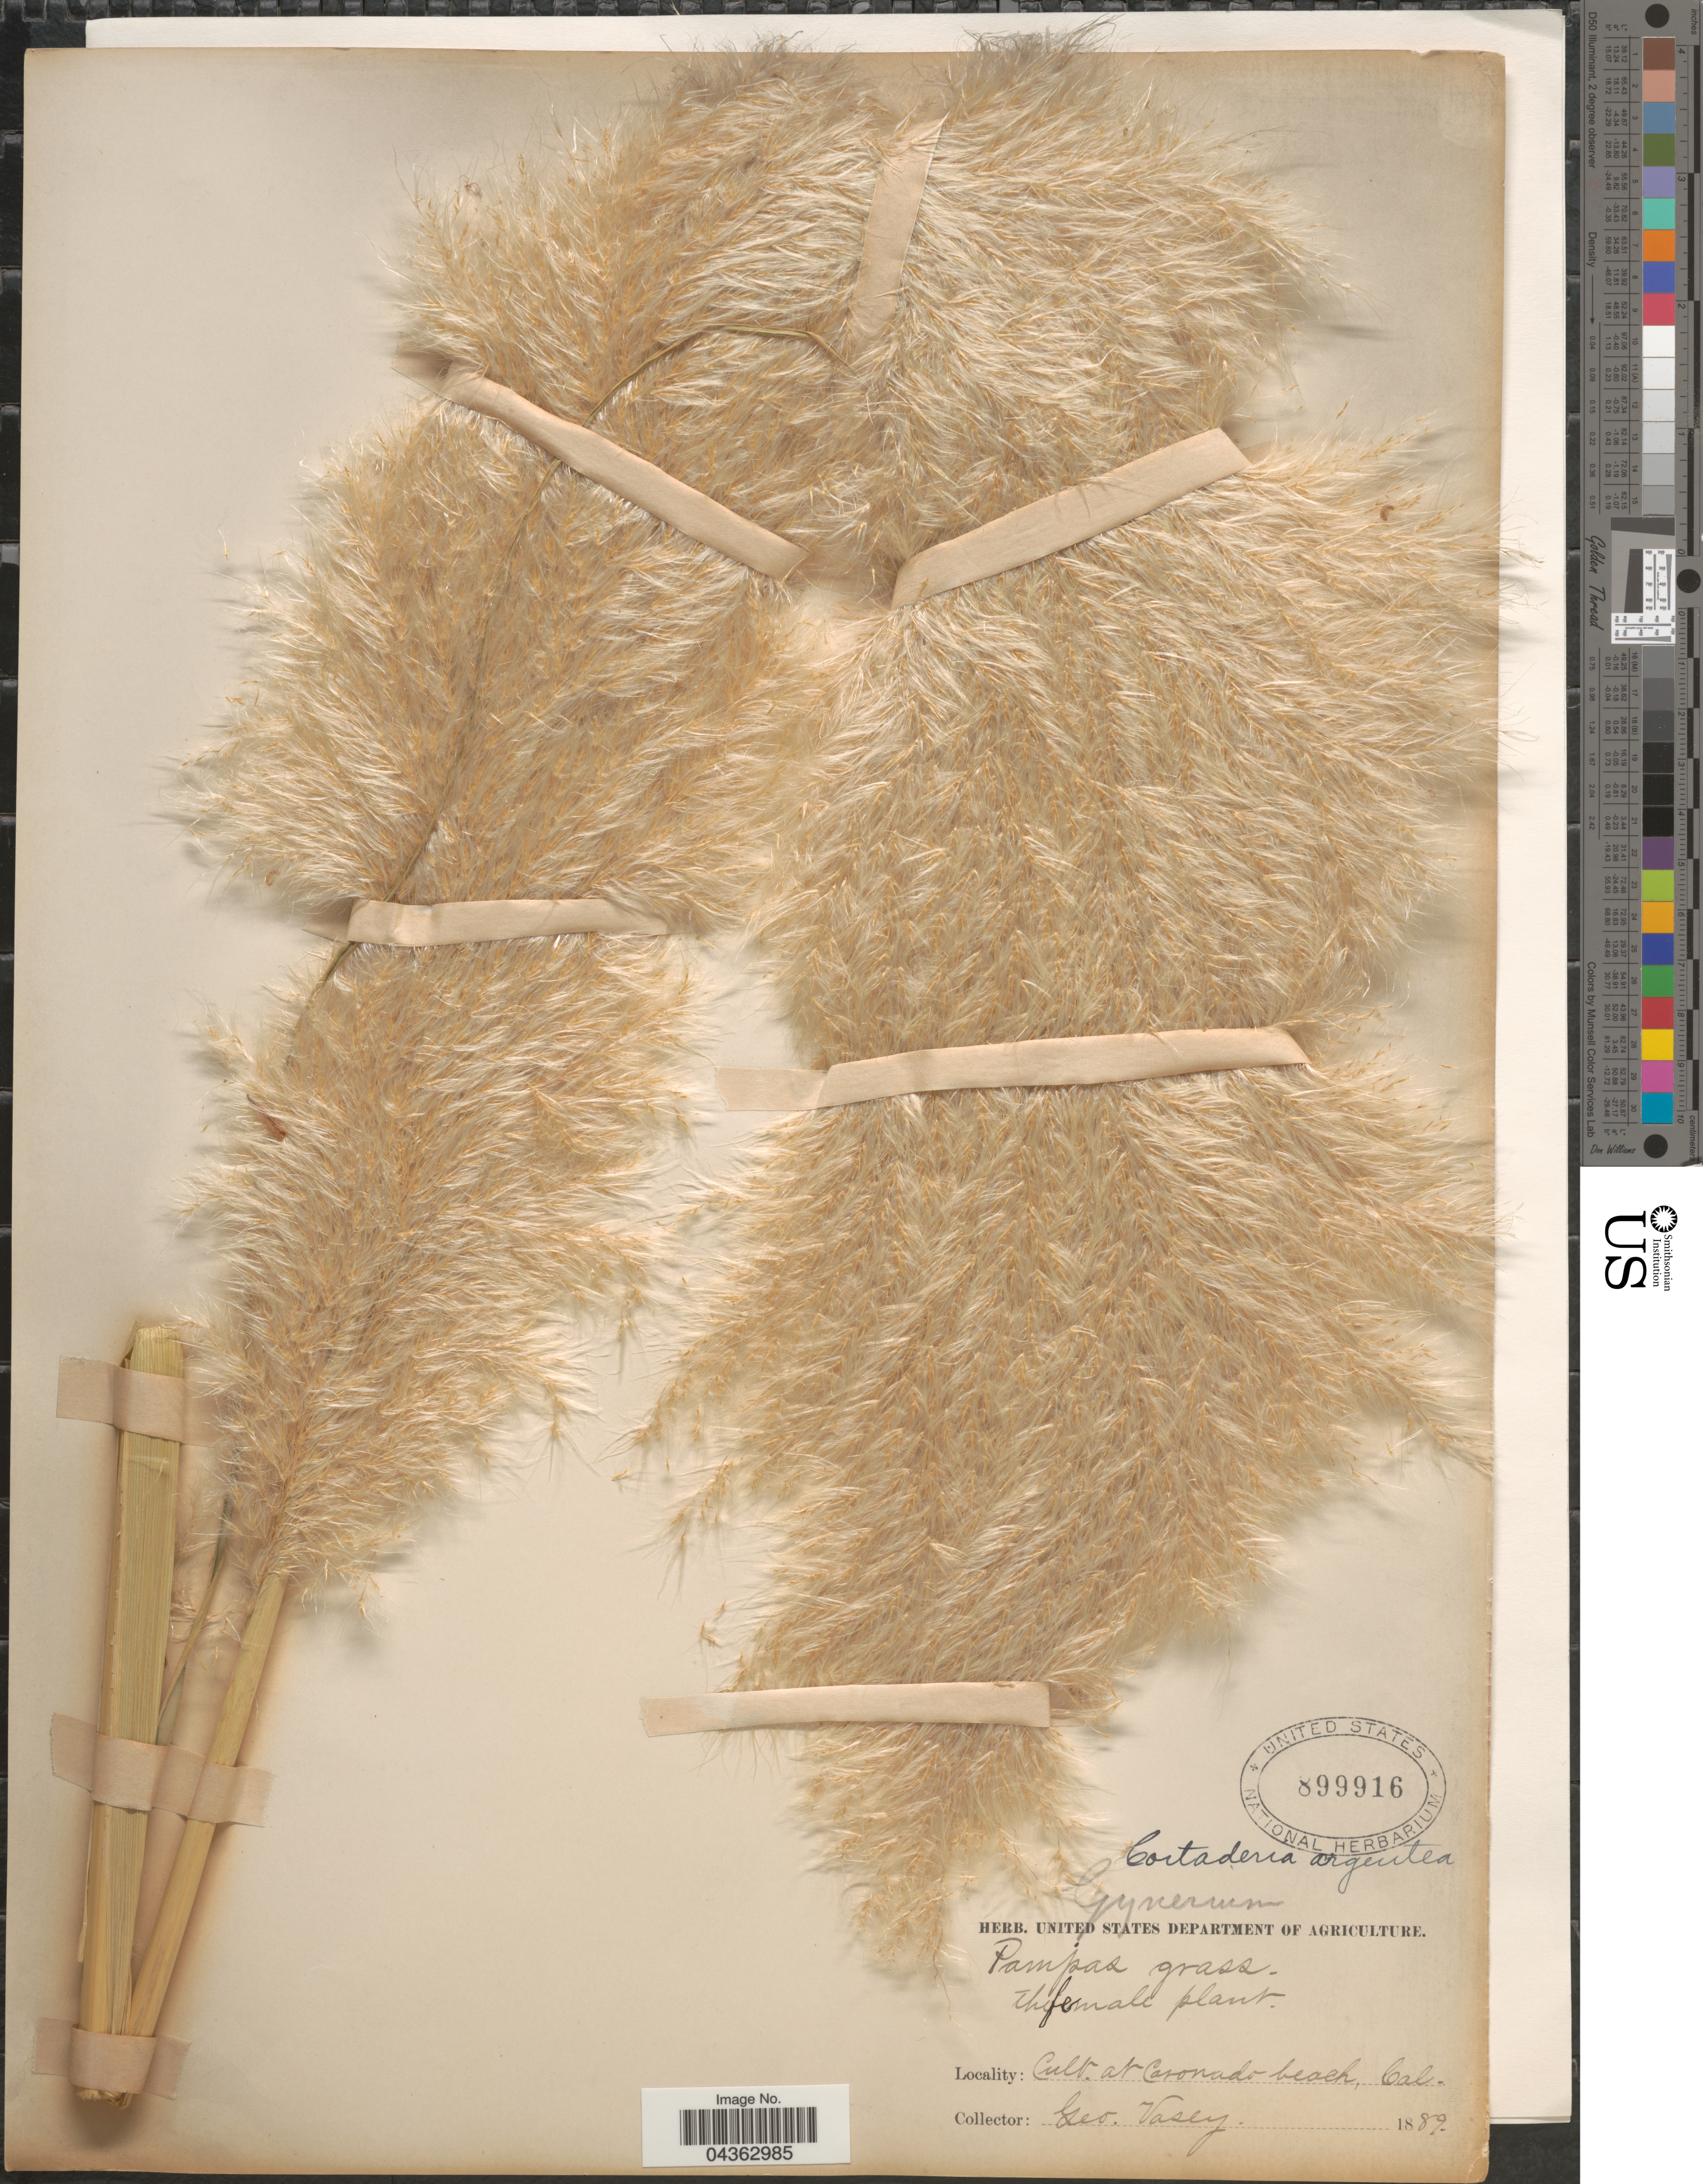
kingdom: Plantae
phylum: Tracheophyta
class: Liliopsida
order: Poales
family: Poaceae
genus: Cortaderia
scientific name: Cortaderia selloana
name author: (Schult. & Schult. f.) Asch. & Graebn.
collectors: G. R. Vasey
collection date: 1889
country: United States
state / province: California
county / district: Riverside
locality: At Coronado beach.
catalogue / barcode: US 899916